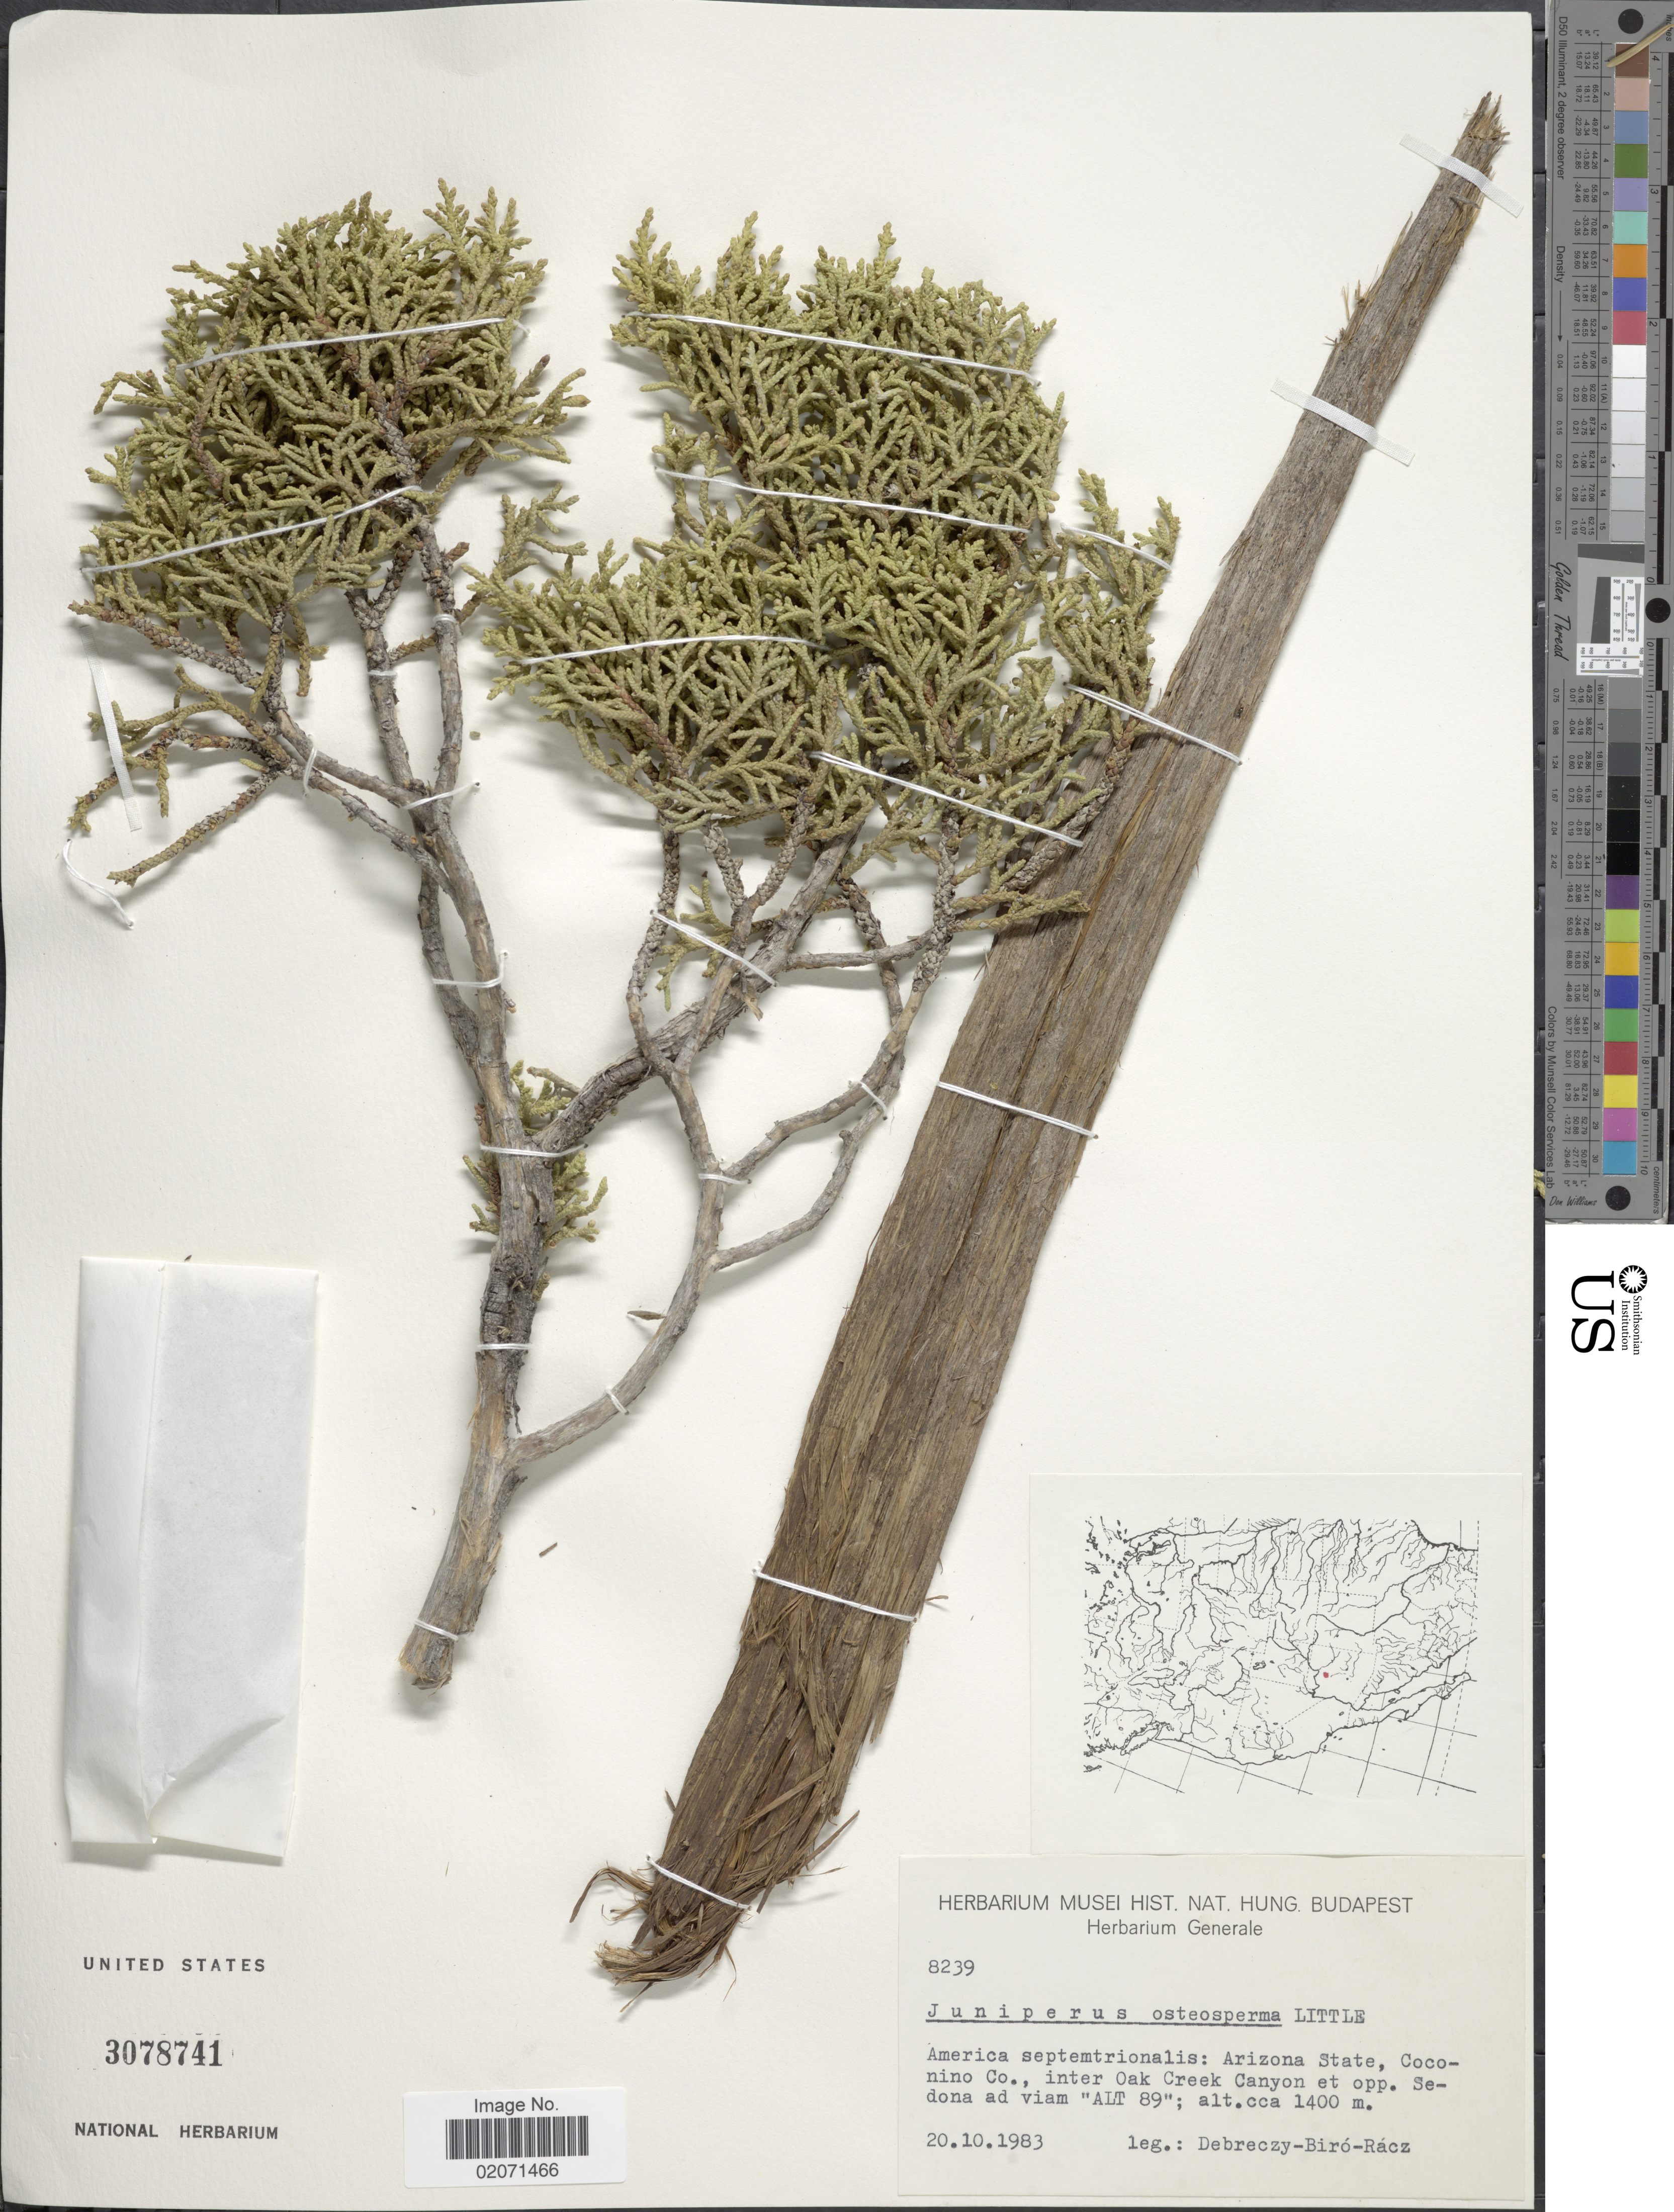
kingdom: Plantae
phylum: Tracheophyta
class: Pinopsida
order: Pinales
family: Cupressaceae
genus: Juniperus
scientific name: Juniperus osteosperma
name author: (Torr.) Little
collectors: Debreczy, Biro & Rácz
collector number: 8239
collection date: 1983-10-20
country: United States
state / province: Arizona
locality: Coconino Co., Inter Oak Creek Canyon et opp. Sedona ad viam "Alt 89"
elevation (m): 1400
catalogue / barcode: US 3078741